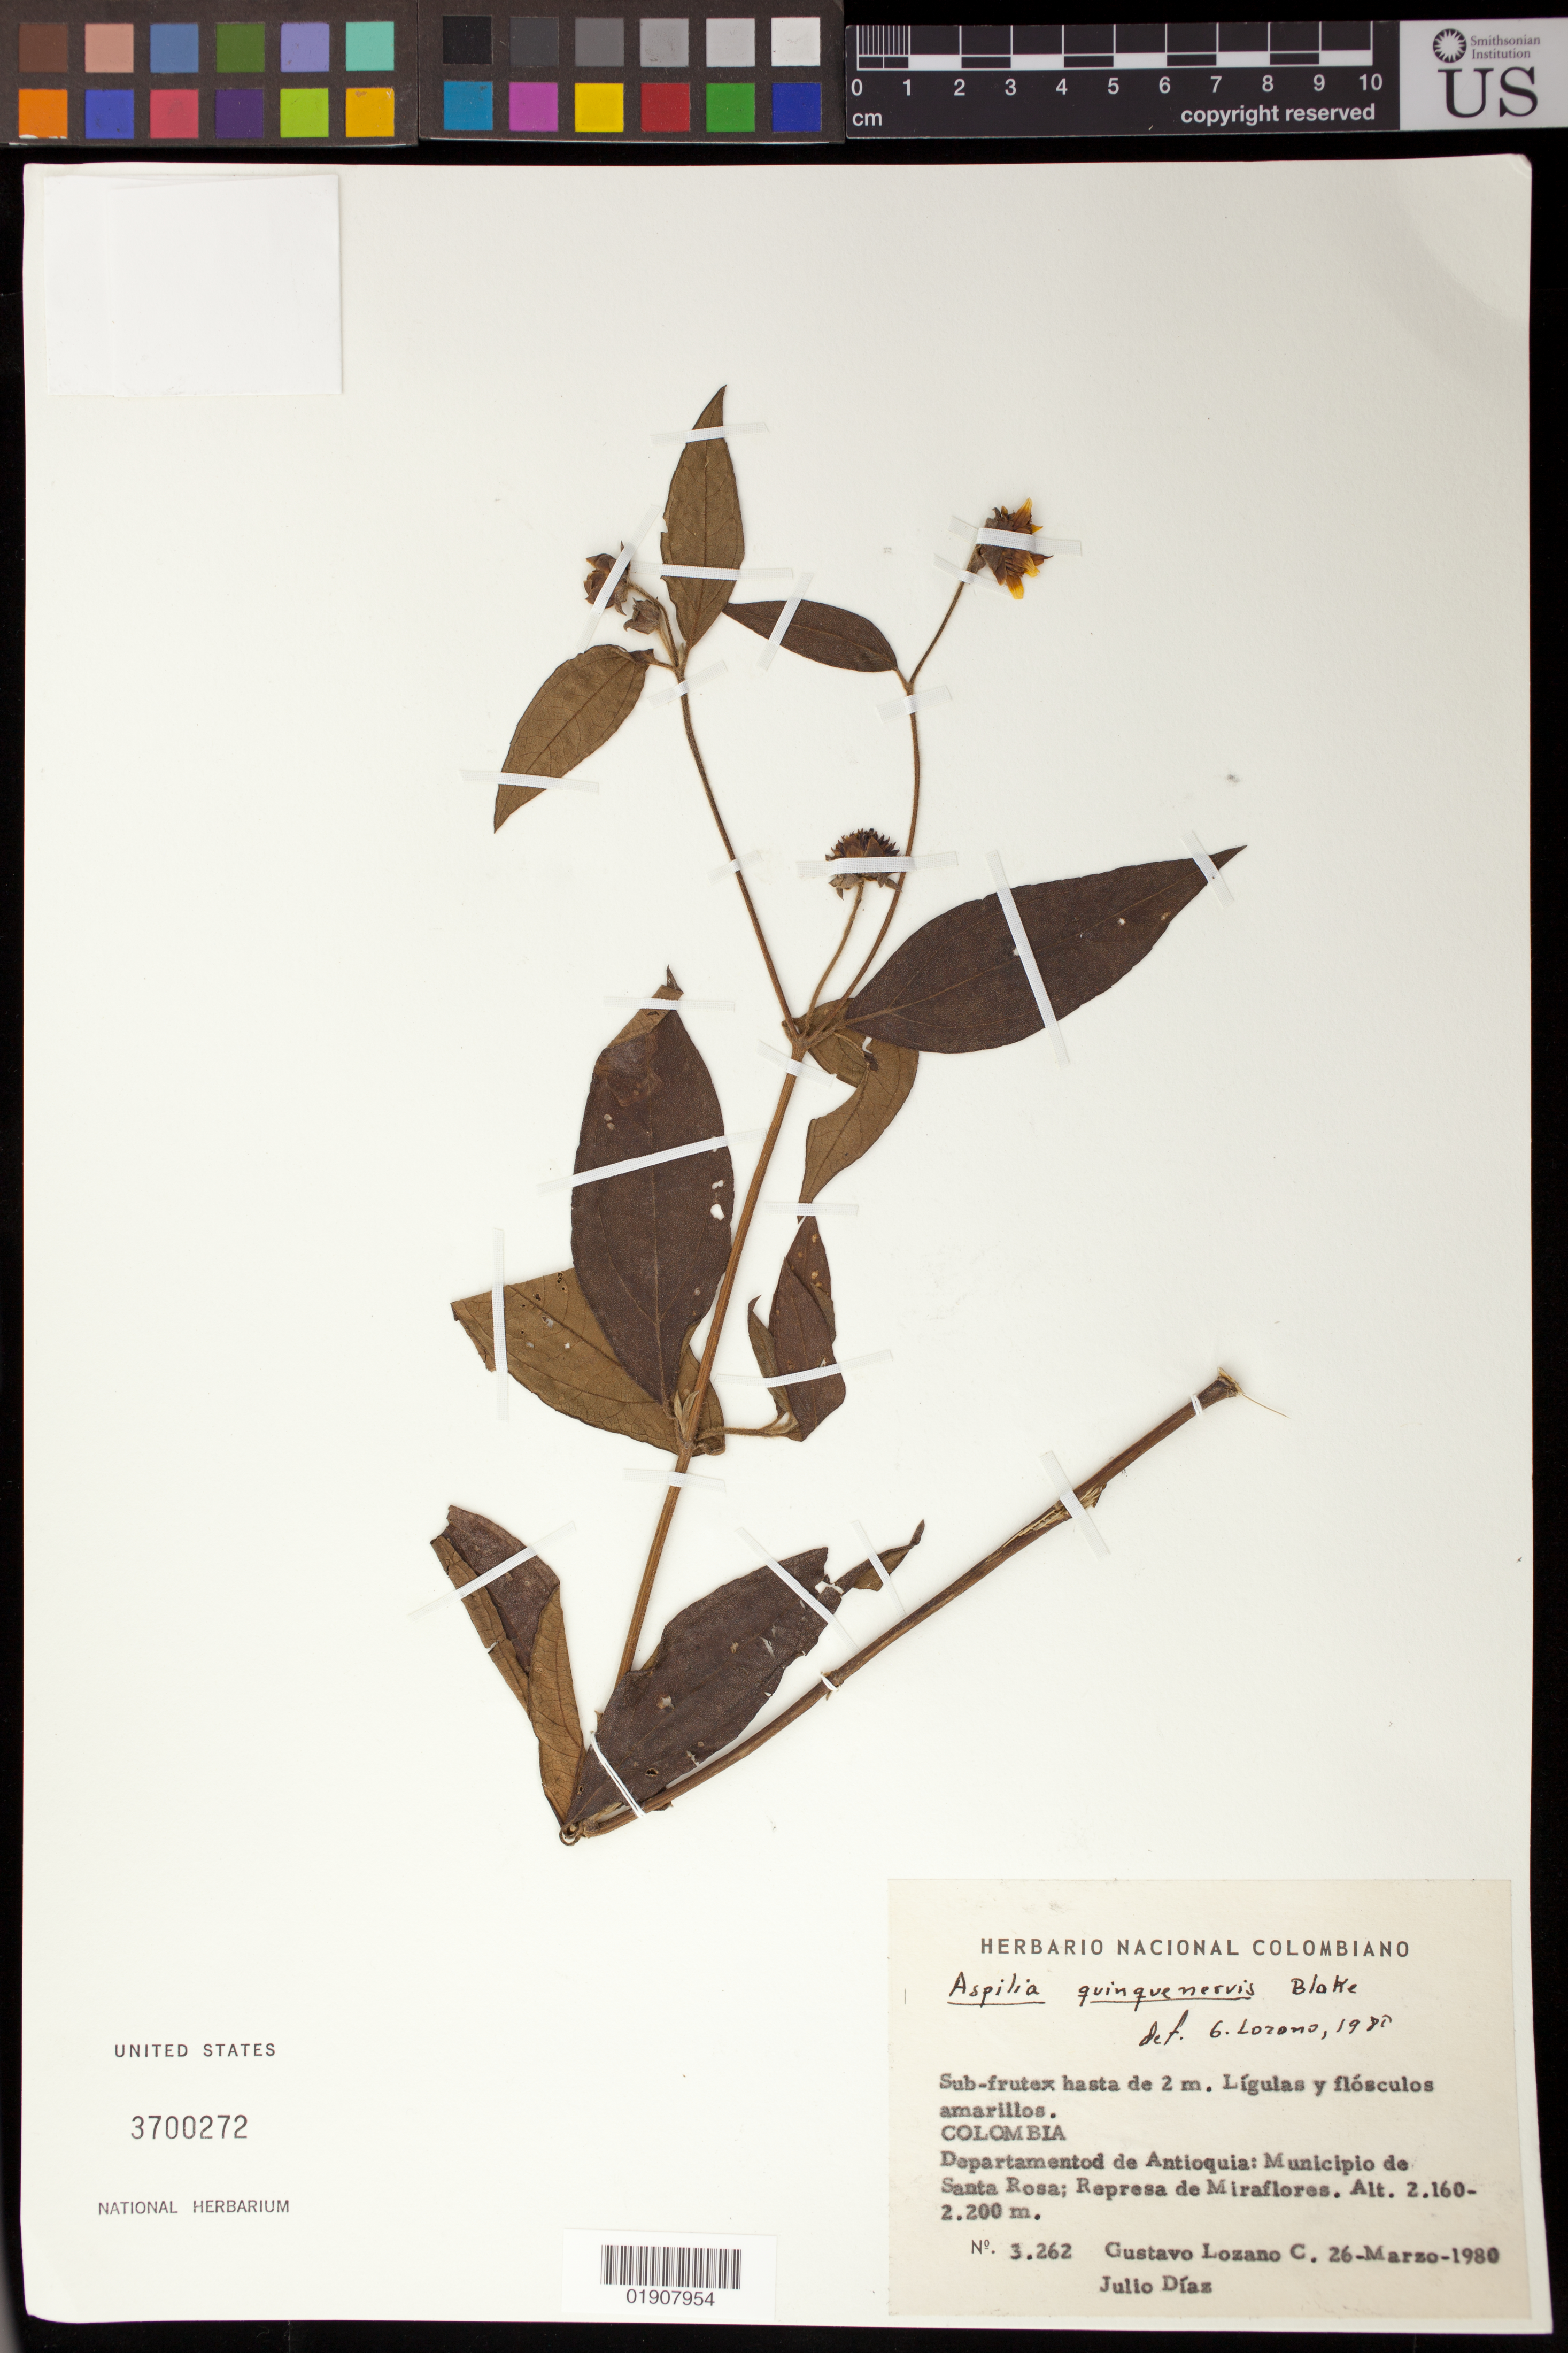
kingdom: Plantae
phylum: Tracheophyta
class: Magnoliopsida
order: Asterales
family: Asteraceae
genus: Elaphandra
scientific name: Elaphandra quinquenervis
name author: (S.F. Blake) H. Rob.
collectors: G. Lozano-Contreras & J. Diaz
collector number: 3262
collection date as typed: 26 Marzo 1980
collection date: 1980-03-26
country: Colombia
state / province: Antioquia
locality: Municipio de Santa Rosa; Represa de Miraflores.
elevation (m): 2160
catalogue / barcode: US 3700272